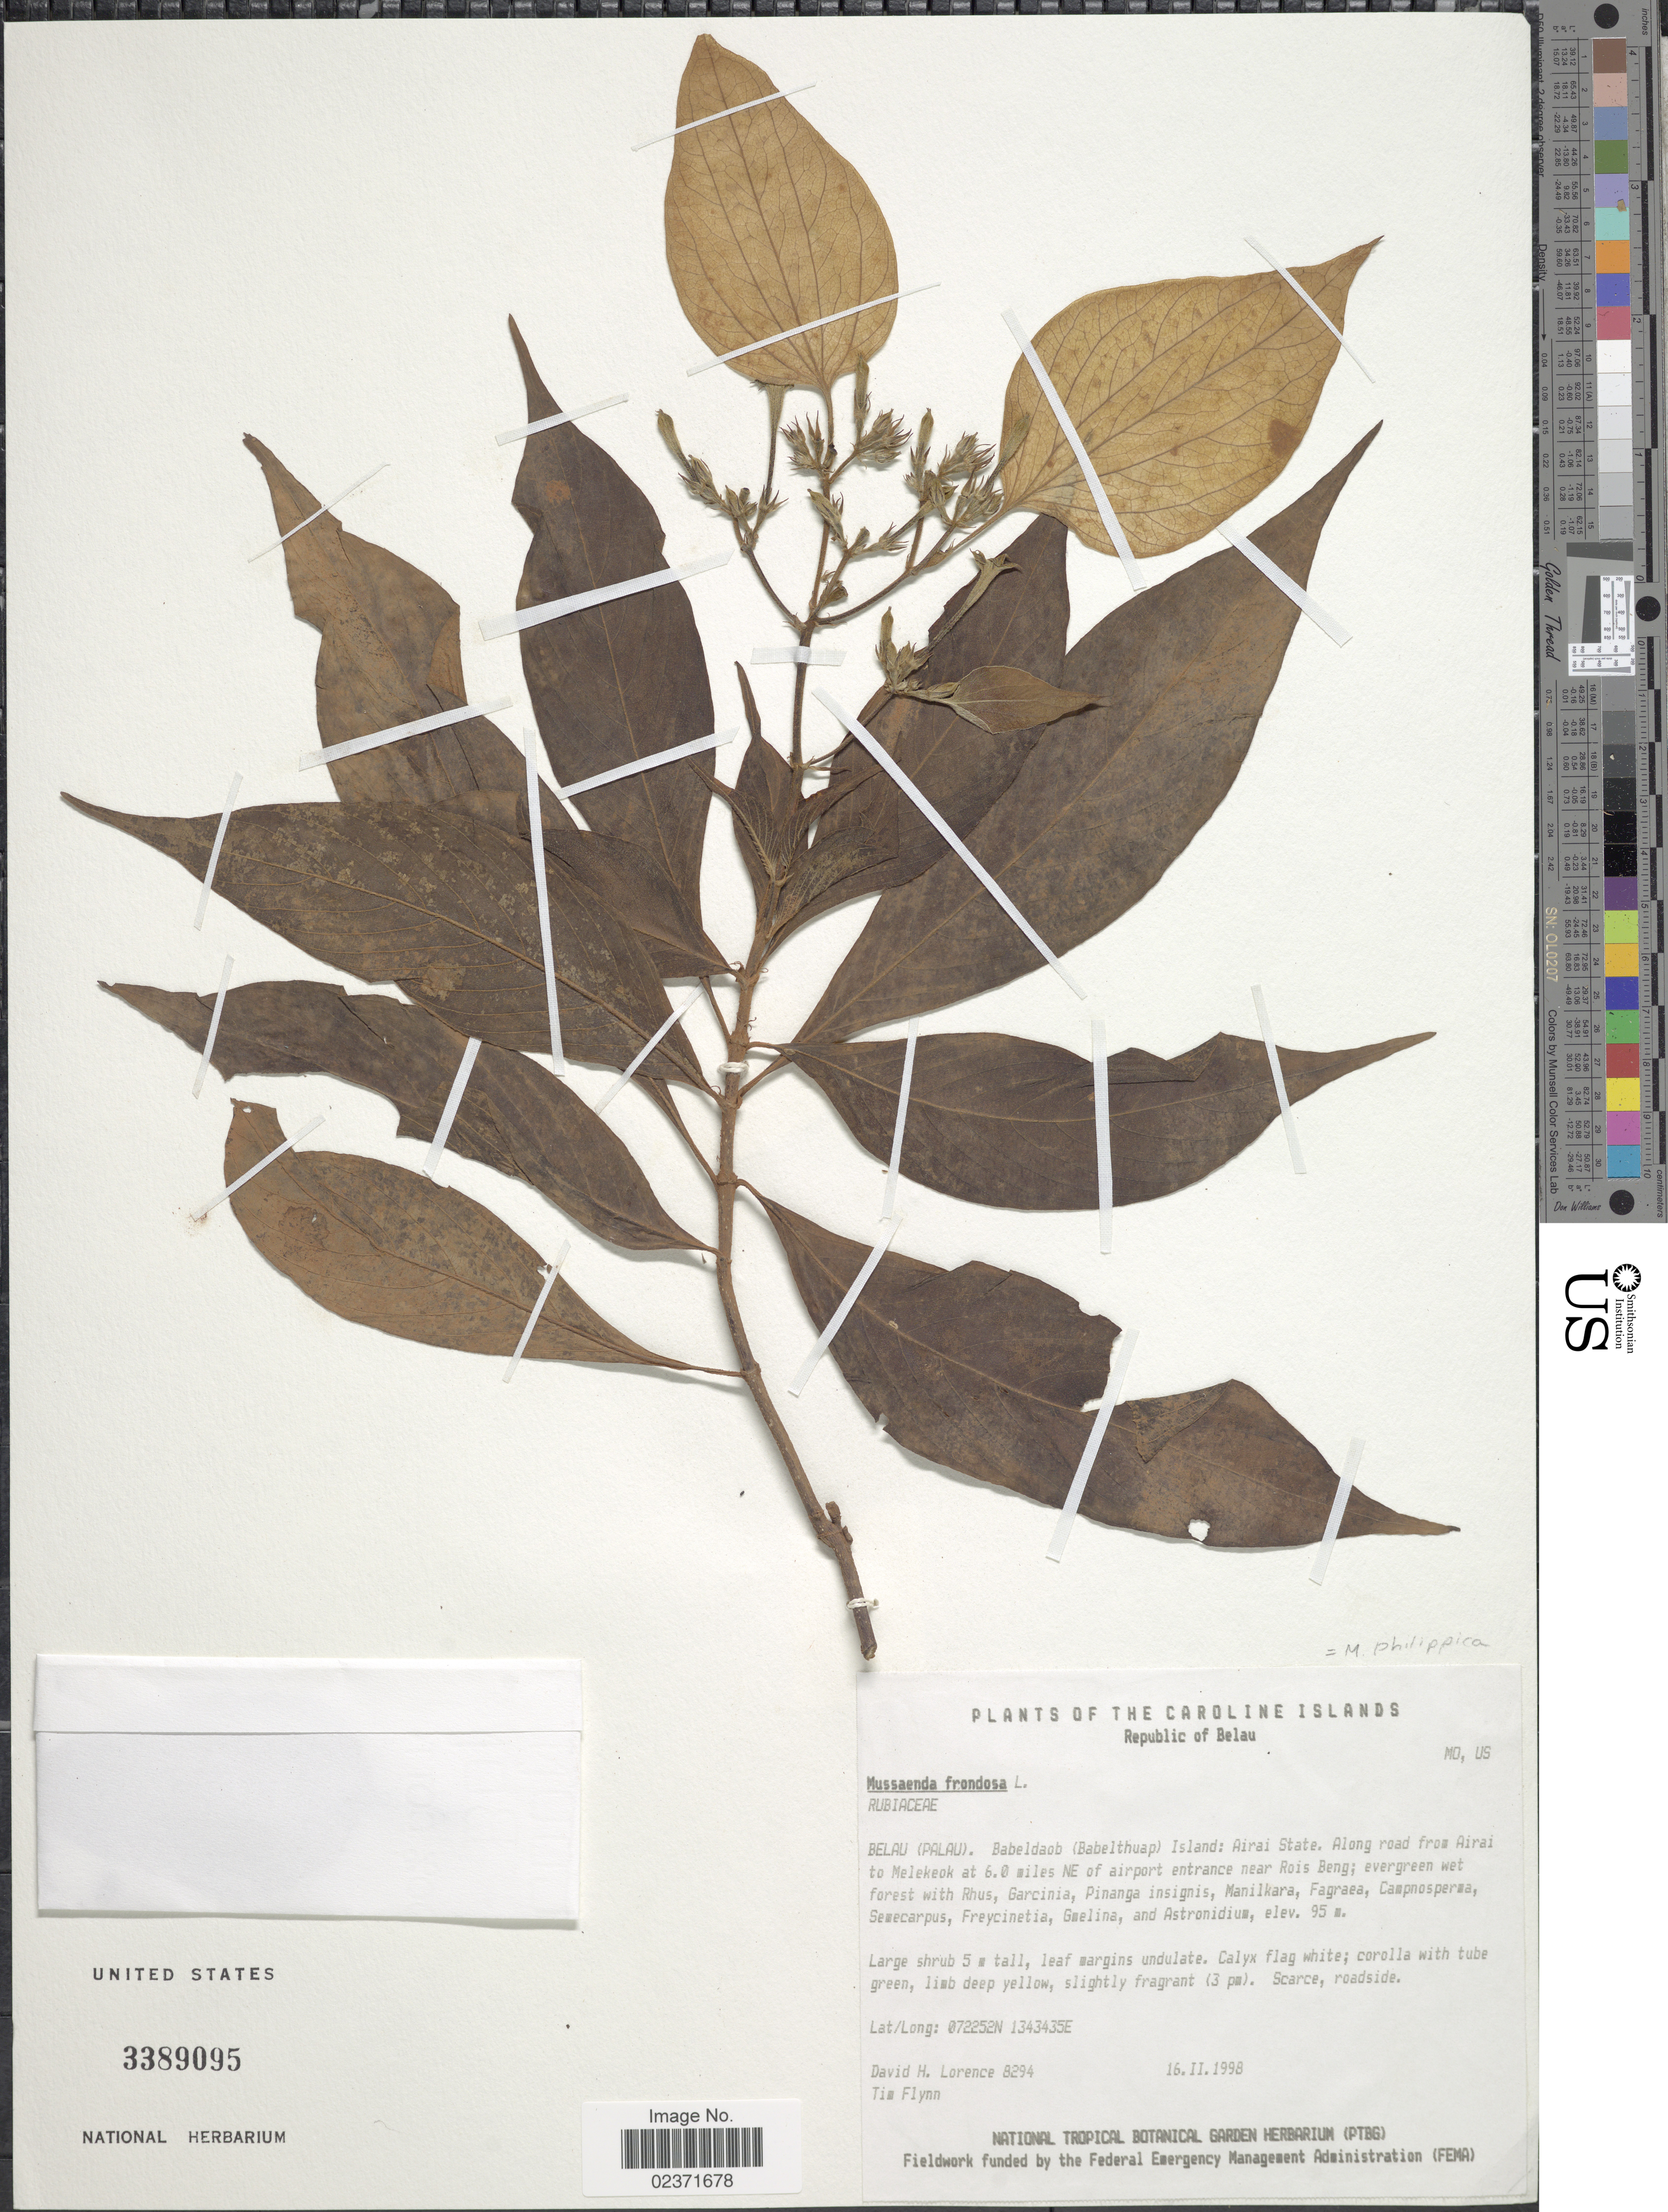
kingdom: Plantae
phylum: Tracheophyta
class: Magnoliopsida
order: Gentianales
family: Rubiaceae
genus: Mussaenda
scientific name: Mussaenda philippica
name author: A. Rich.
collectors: D. Lorence & T. Flynn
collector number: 8294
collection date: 1998-02-16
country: Palau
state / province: Airai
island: Babeldaob [Babelthuap]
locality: Babeldaob (Babelthuap) Island: Airai State. Along road from Airai to Melekeok at 6.0 miles N.E. of airport entrance near Rois Beng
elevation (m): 95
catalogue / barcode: US 3389095